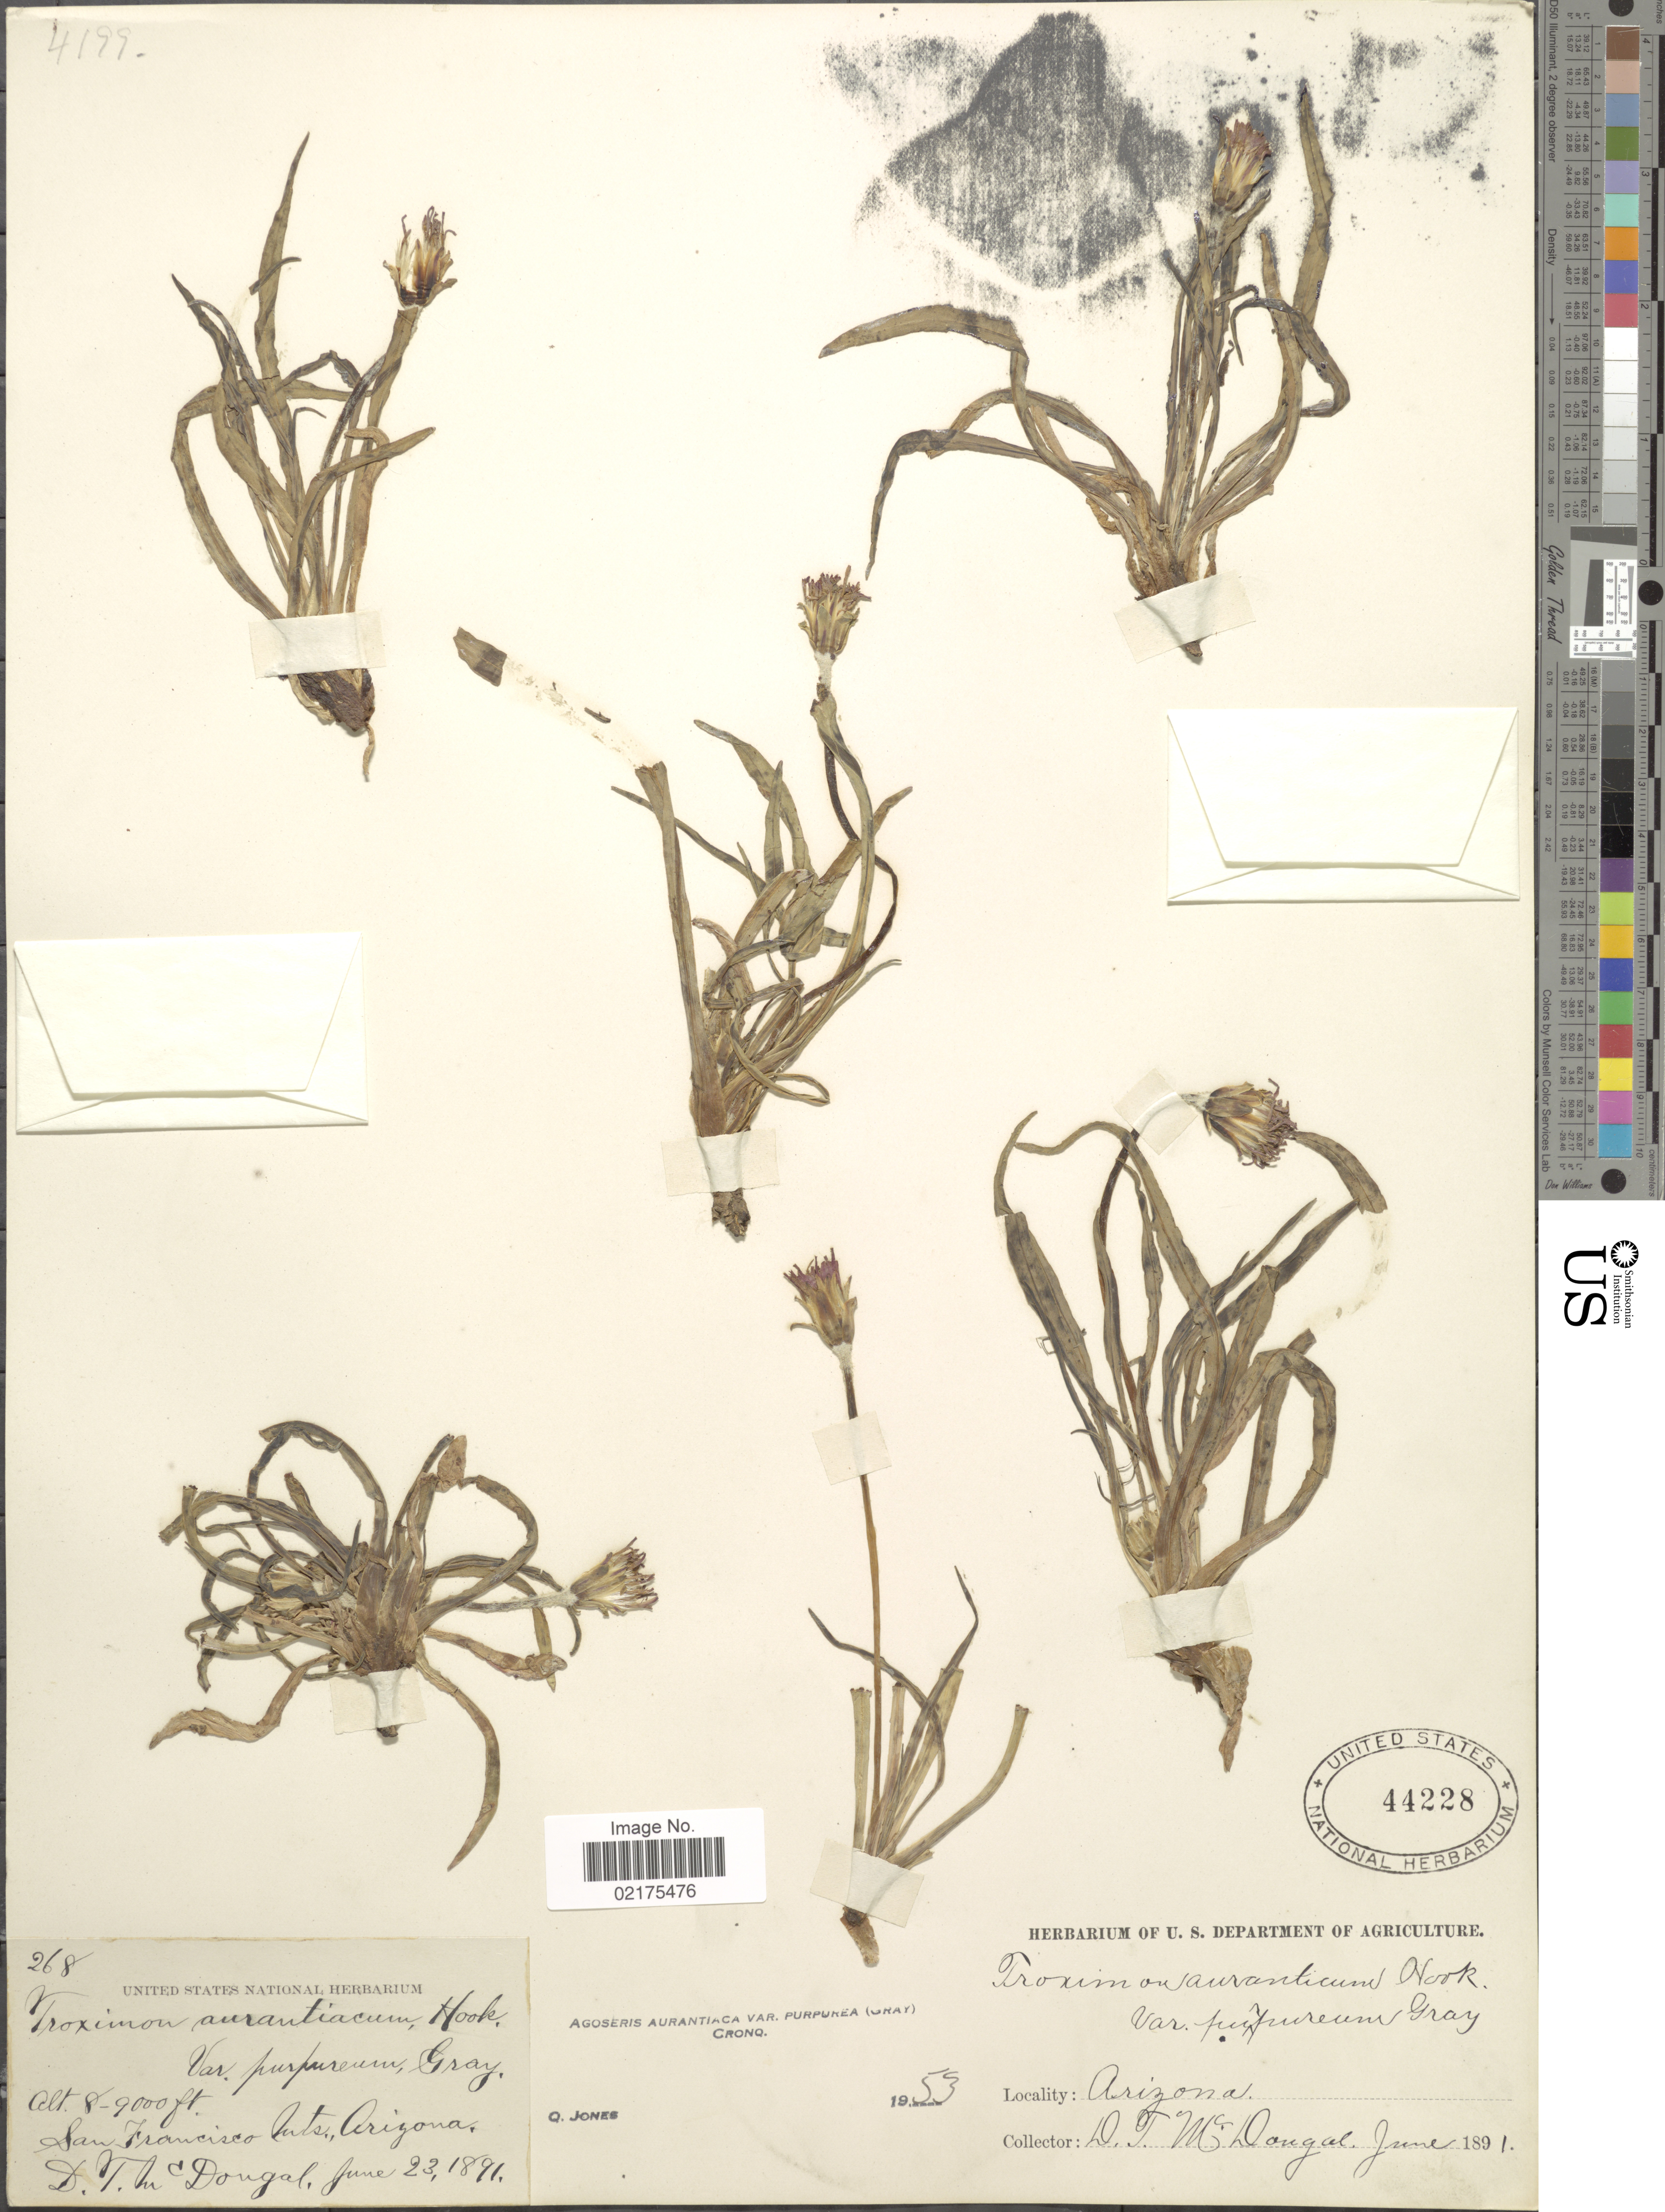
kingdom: Plantae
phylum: Tracheophyta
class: Magnoliopsida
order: Asterales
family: Asteraceae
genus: Agoseris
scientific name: Agoseris aurantiaca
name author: (Hook.) Greene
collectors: D. McDougal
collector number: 268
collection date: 1891-06-23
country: United States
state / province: Arizona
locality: San Francisco mts.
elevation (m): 2438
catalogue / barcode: US 44228